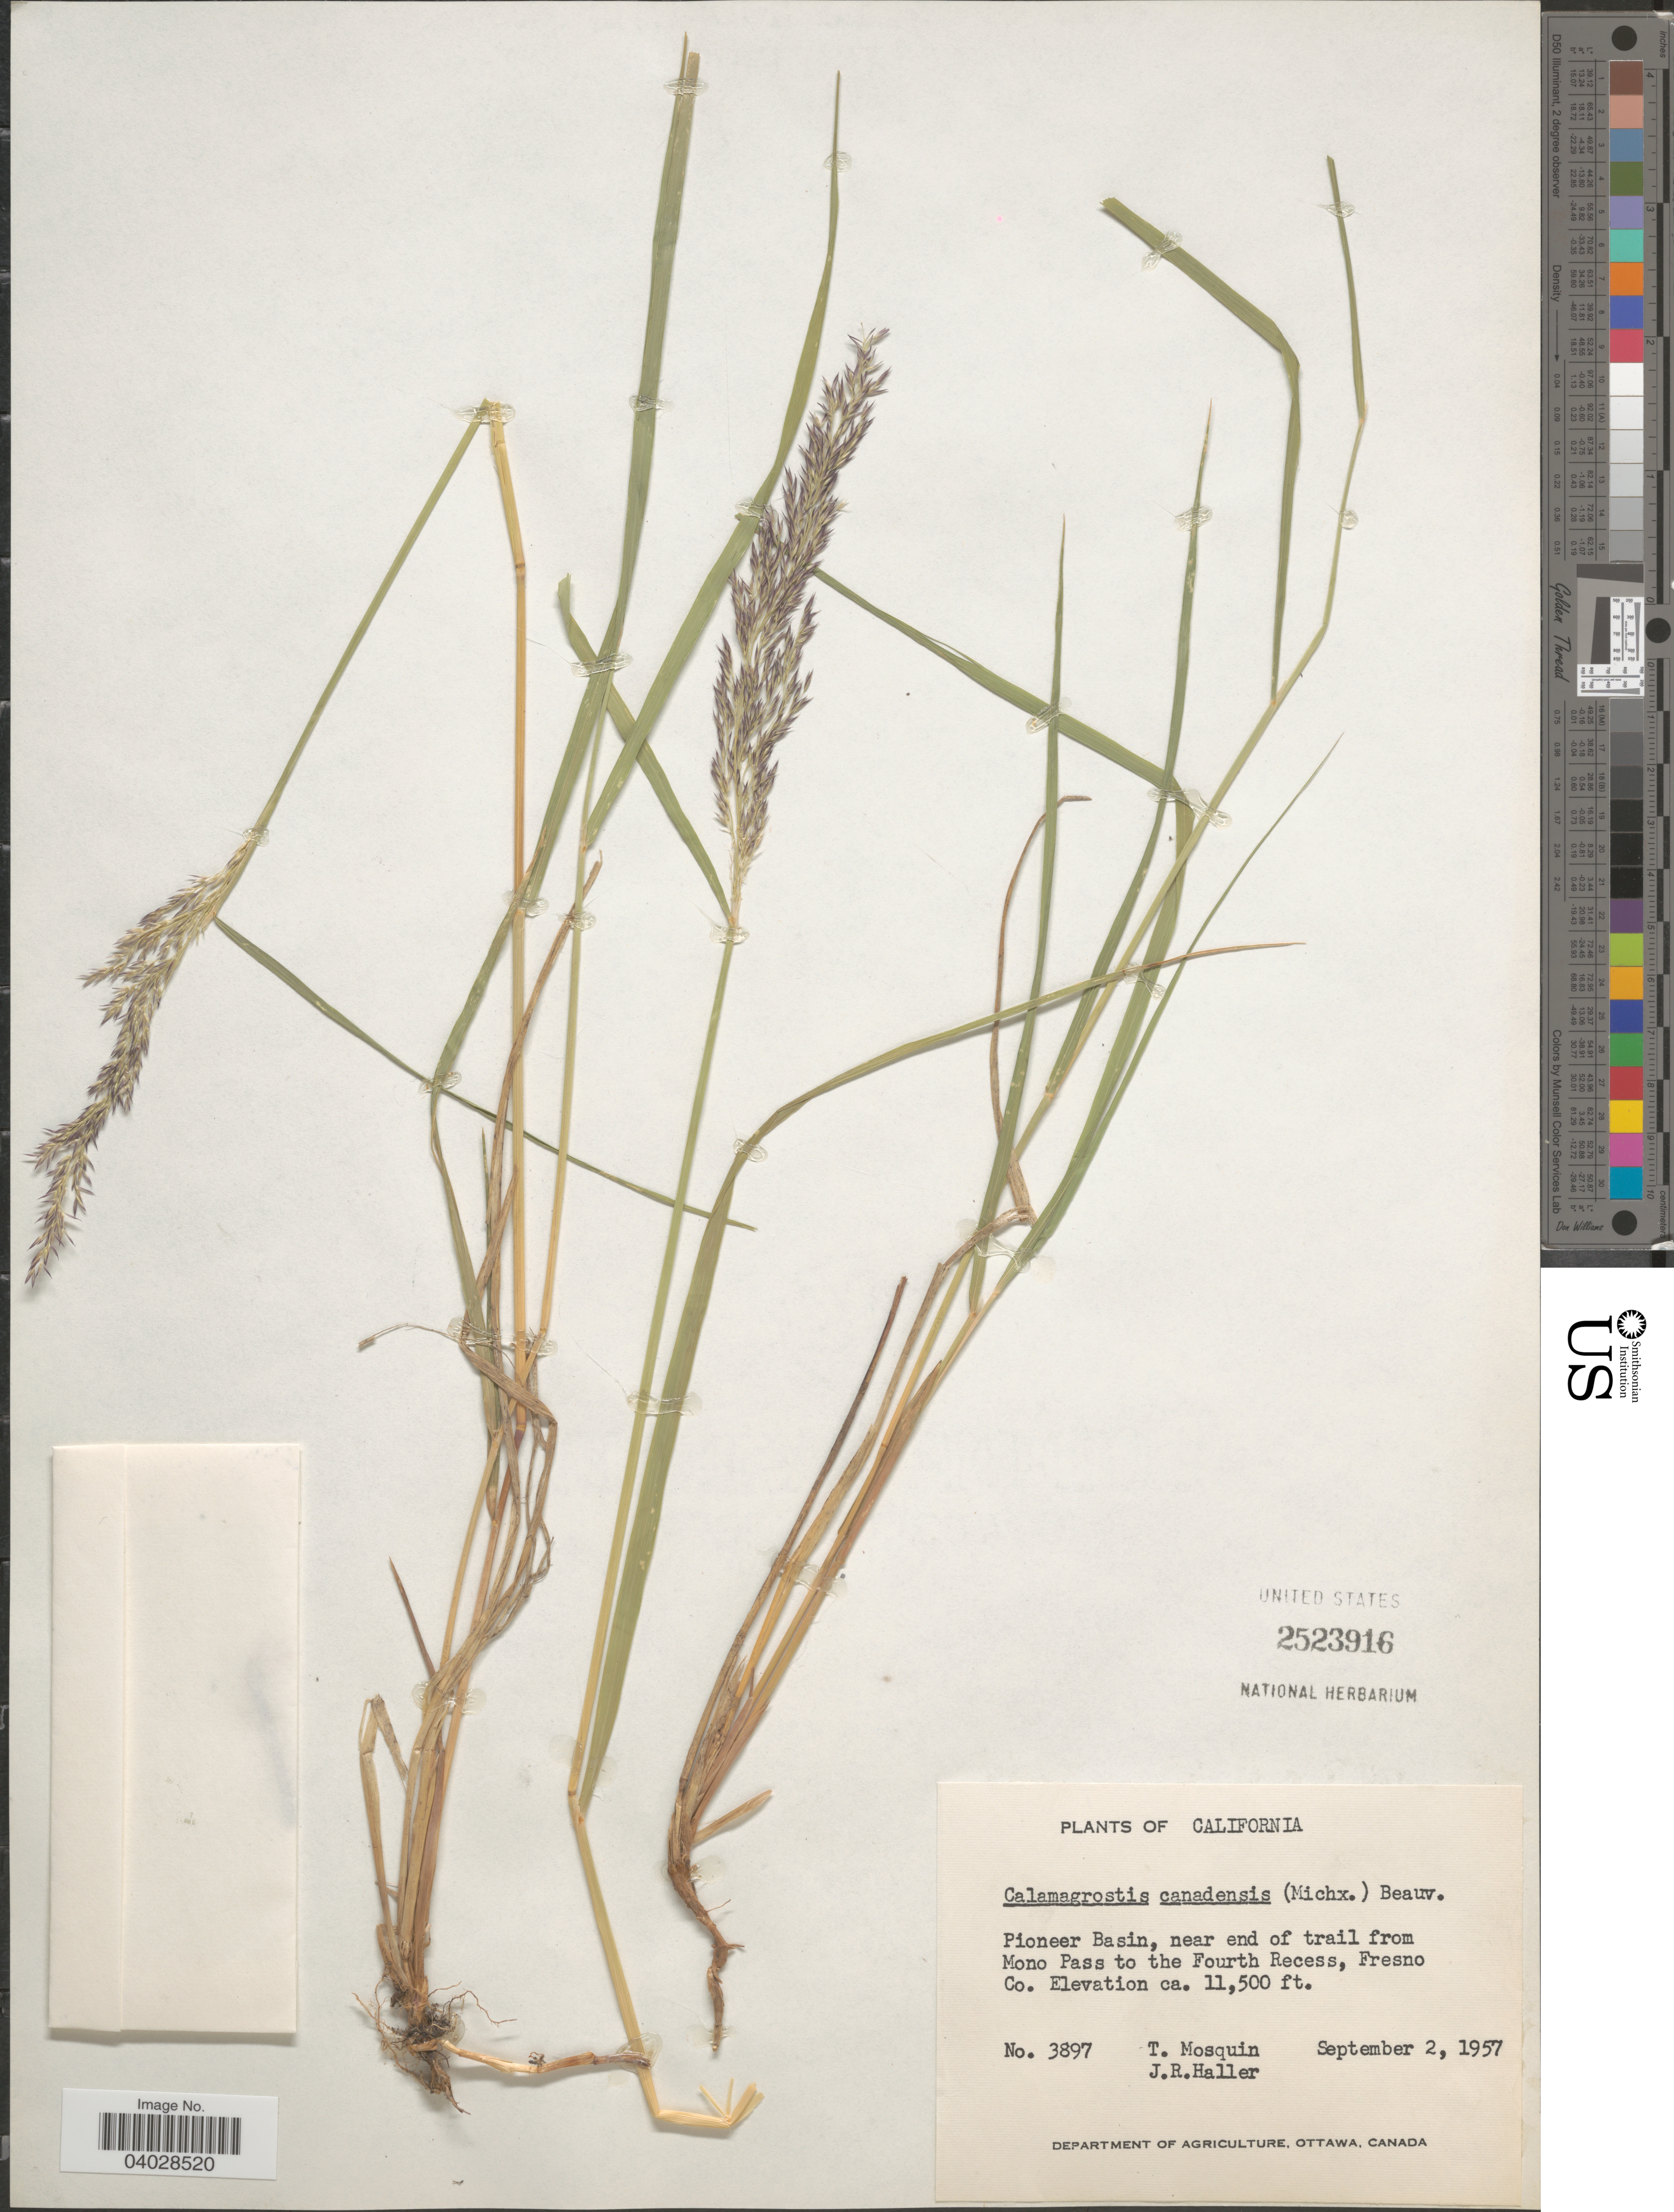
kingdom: Plantae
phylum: Tracheophyta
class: Liliopsida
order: Poales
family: Poaceae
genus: Calamagrostis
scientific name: Calamagrostis canadensis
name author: (Michx.) P. Beauv.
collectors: T. Mosquin & J. R. Haller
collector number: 3897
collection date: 1957-09-02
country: United States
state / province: California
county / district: Fresno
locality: Pioneer Basin, near end of trail from Mono Pass to the Fourth Recess, Fresno Co.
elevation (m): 3505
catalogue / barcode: US 2523916